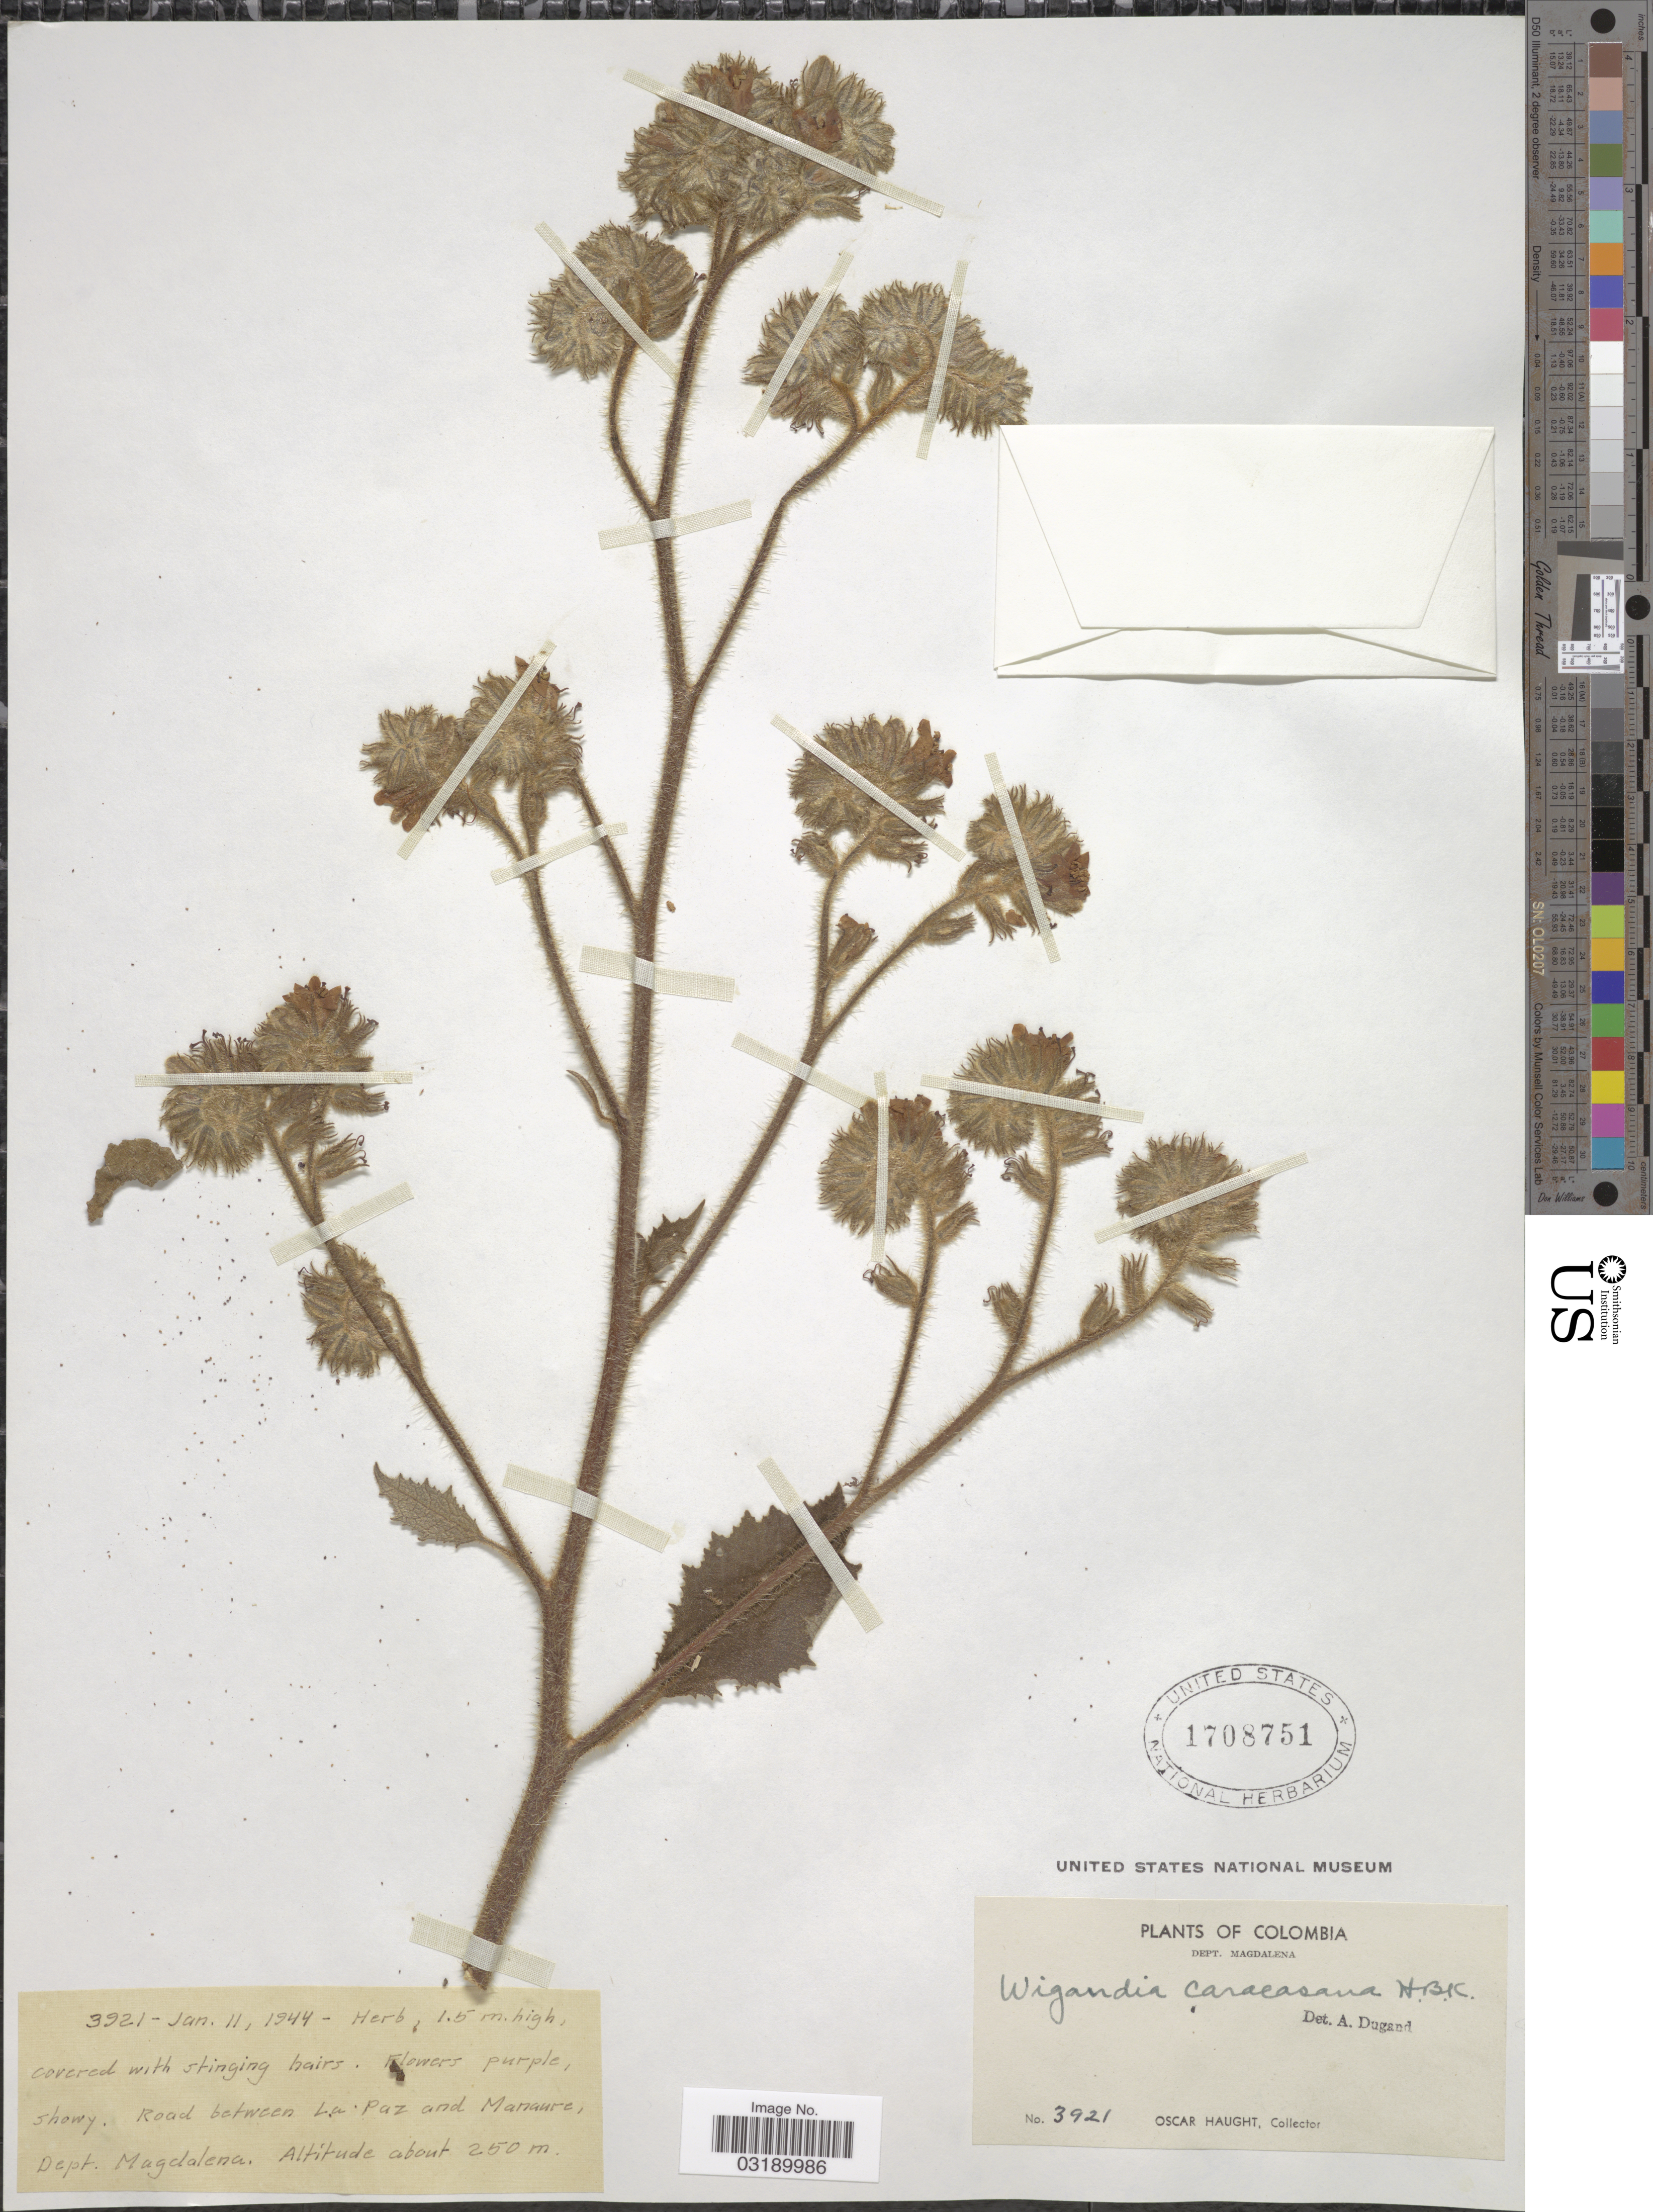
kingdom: Plantae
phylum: Tracheophyta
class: Magnoliopsida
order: Boraginales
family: Namaceae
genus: Wigandia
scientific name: Wigandia caracasana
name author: Kunth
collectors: O. L. Haught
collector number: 3921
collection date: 1944-01-11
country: Colombia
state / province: Magdalena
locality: Road between La Paz and Manaure,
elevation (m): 250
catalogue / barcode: US 1708751